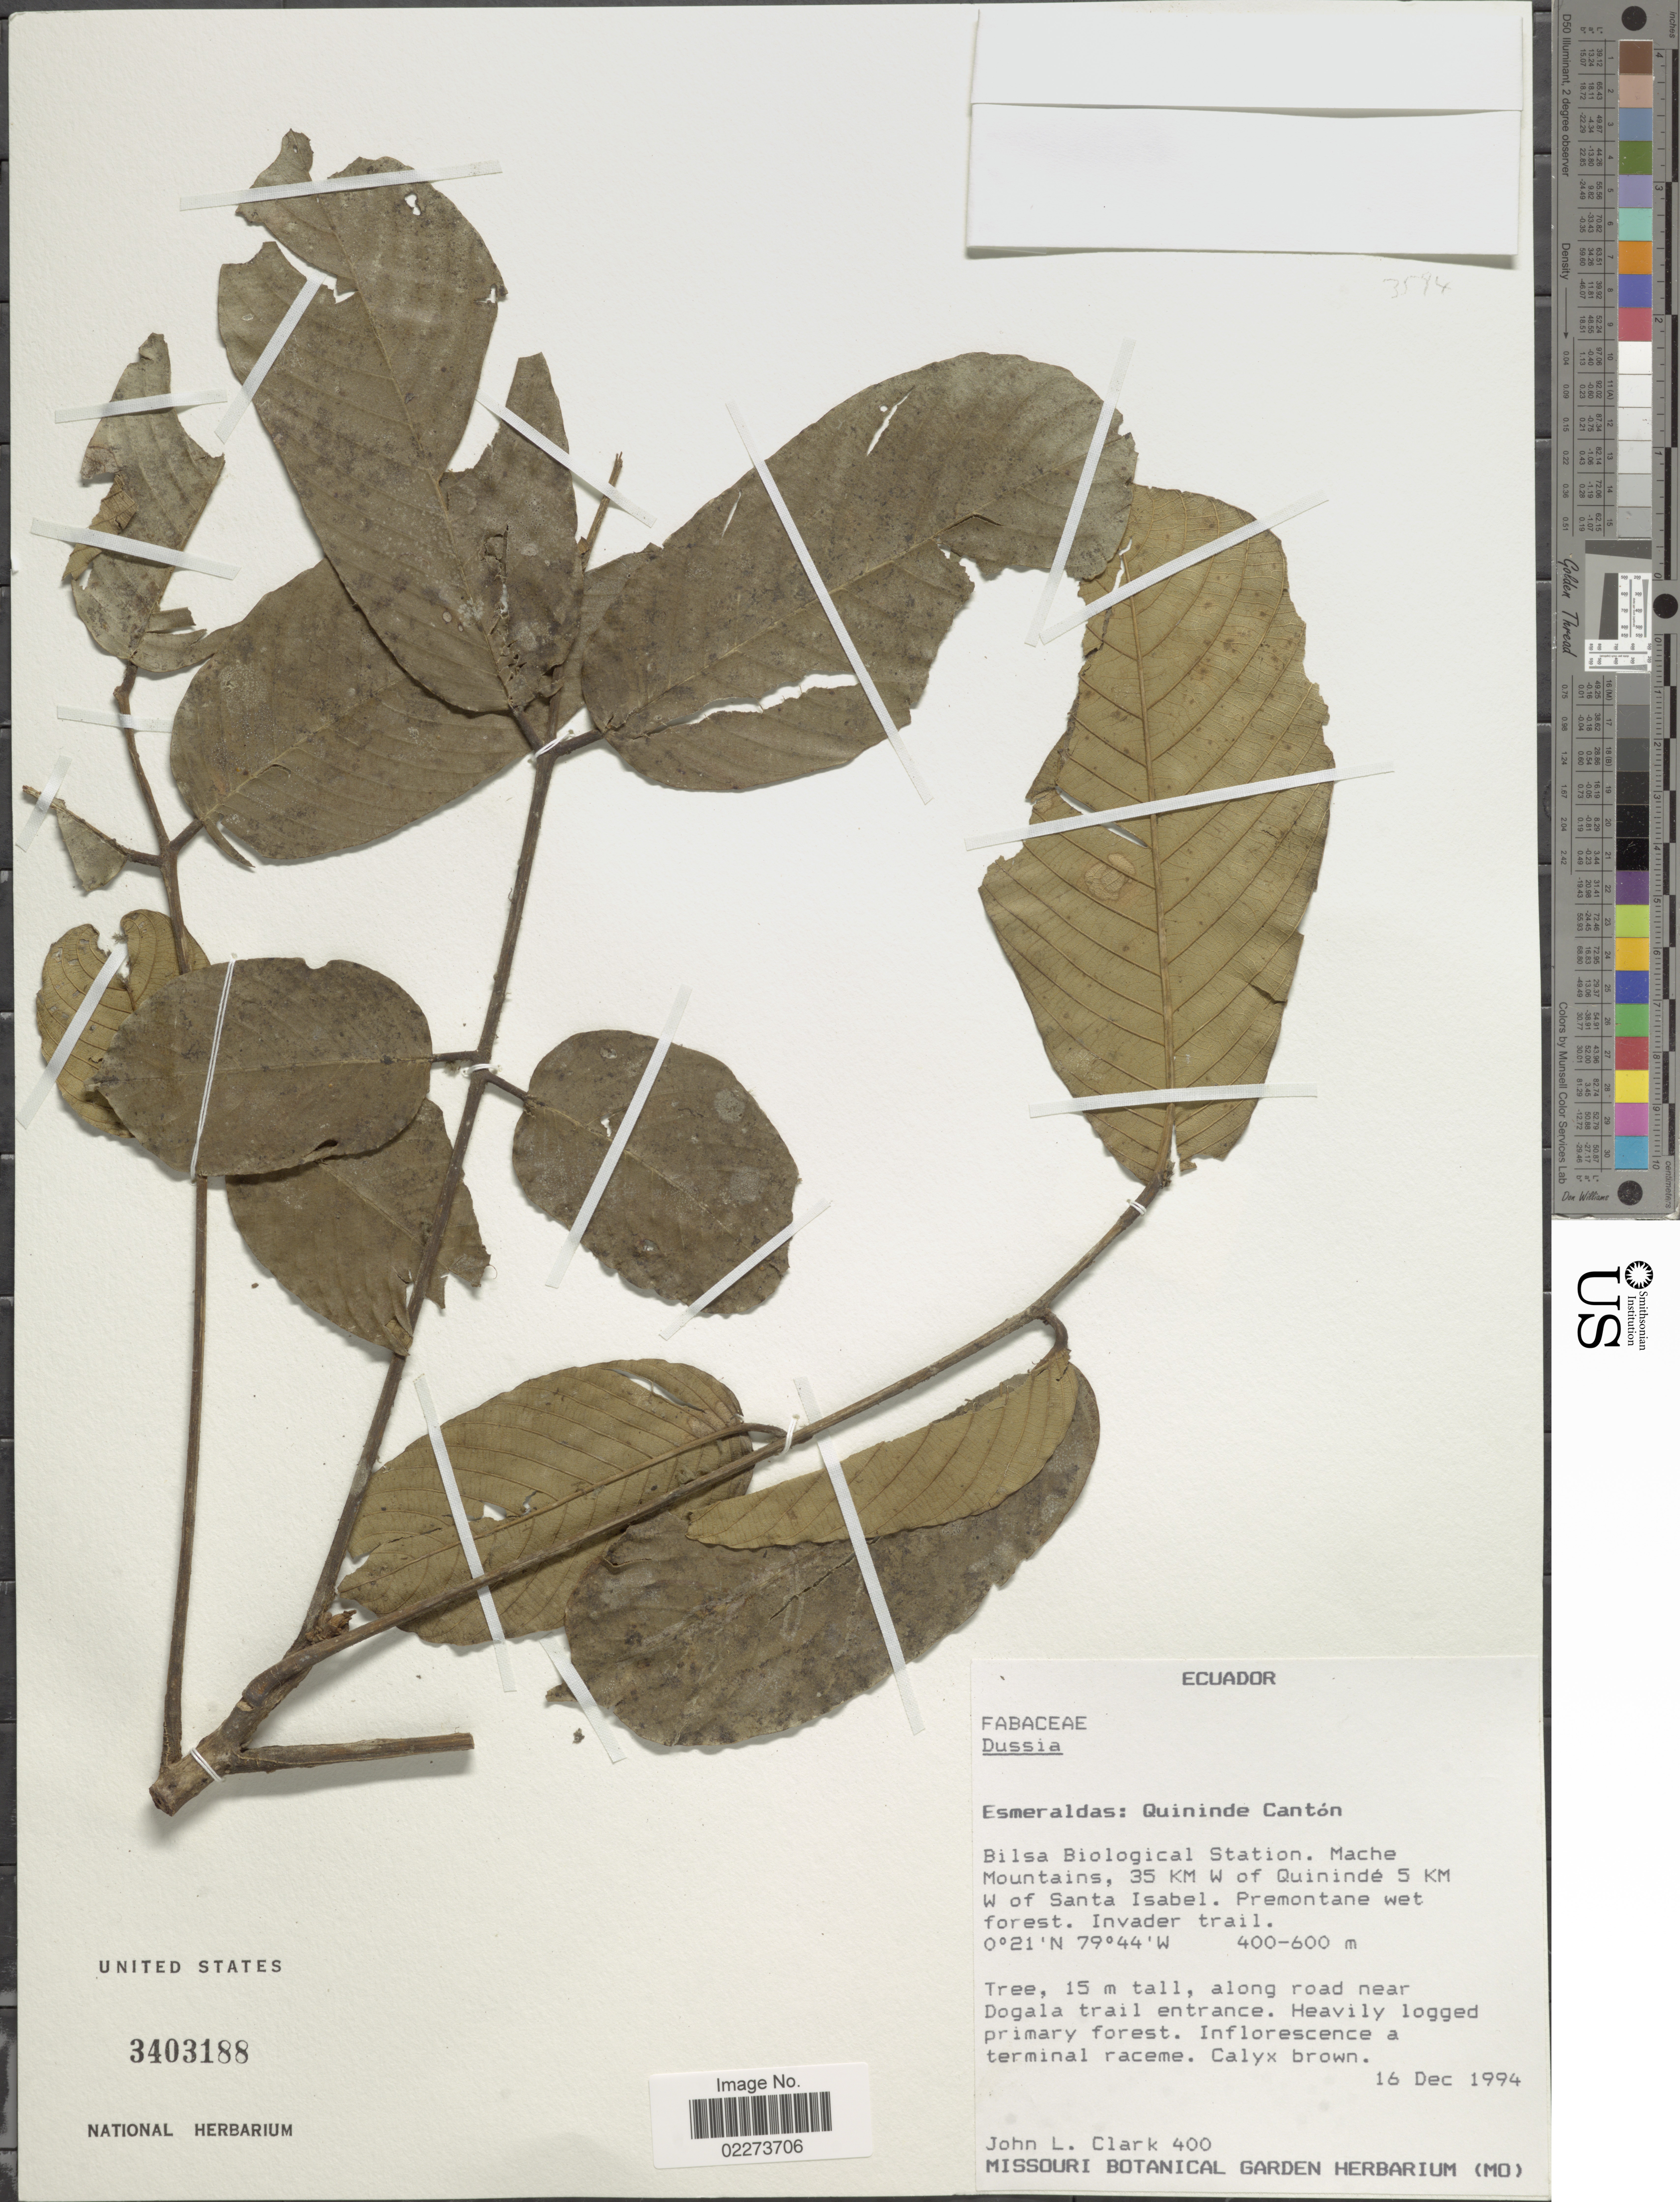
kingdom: Plantae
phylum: Tracheophyta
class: Magnoliopsida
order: Fabales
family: Fabaceae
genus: Dussia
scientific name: Dussia sp.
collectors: J. L. Clark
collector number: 400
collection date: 1994-12-16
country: Ecuador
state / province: Esmeraldas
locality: Quininde Canton, Bilsa Biological Station, Mache Mountains, 35 km W of Quininde 5 km W of Santa Isabel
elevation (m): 400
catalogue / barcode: US 3403188